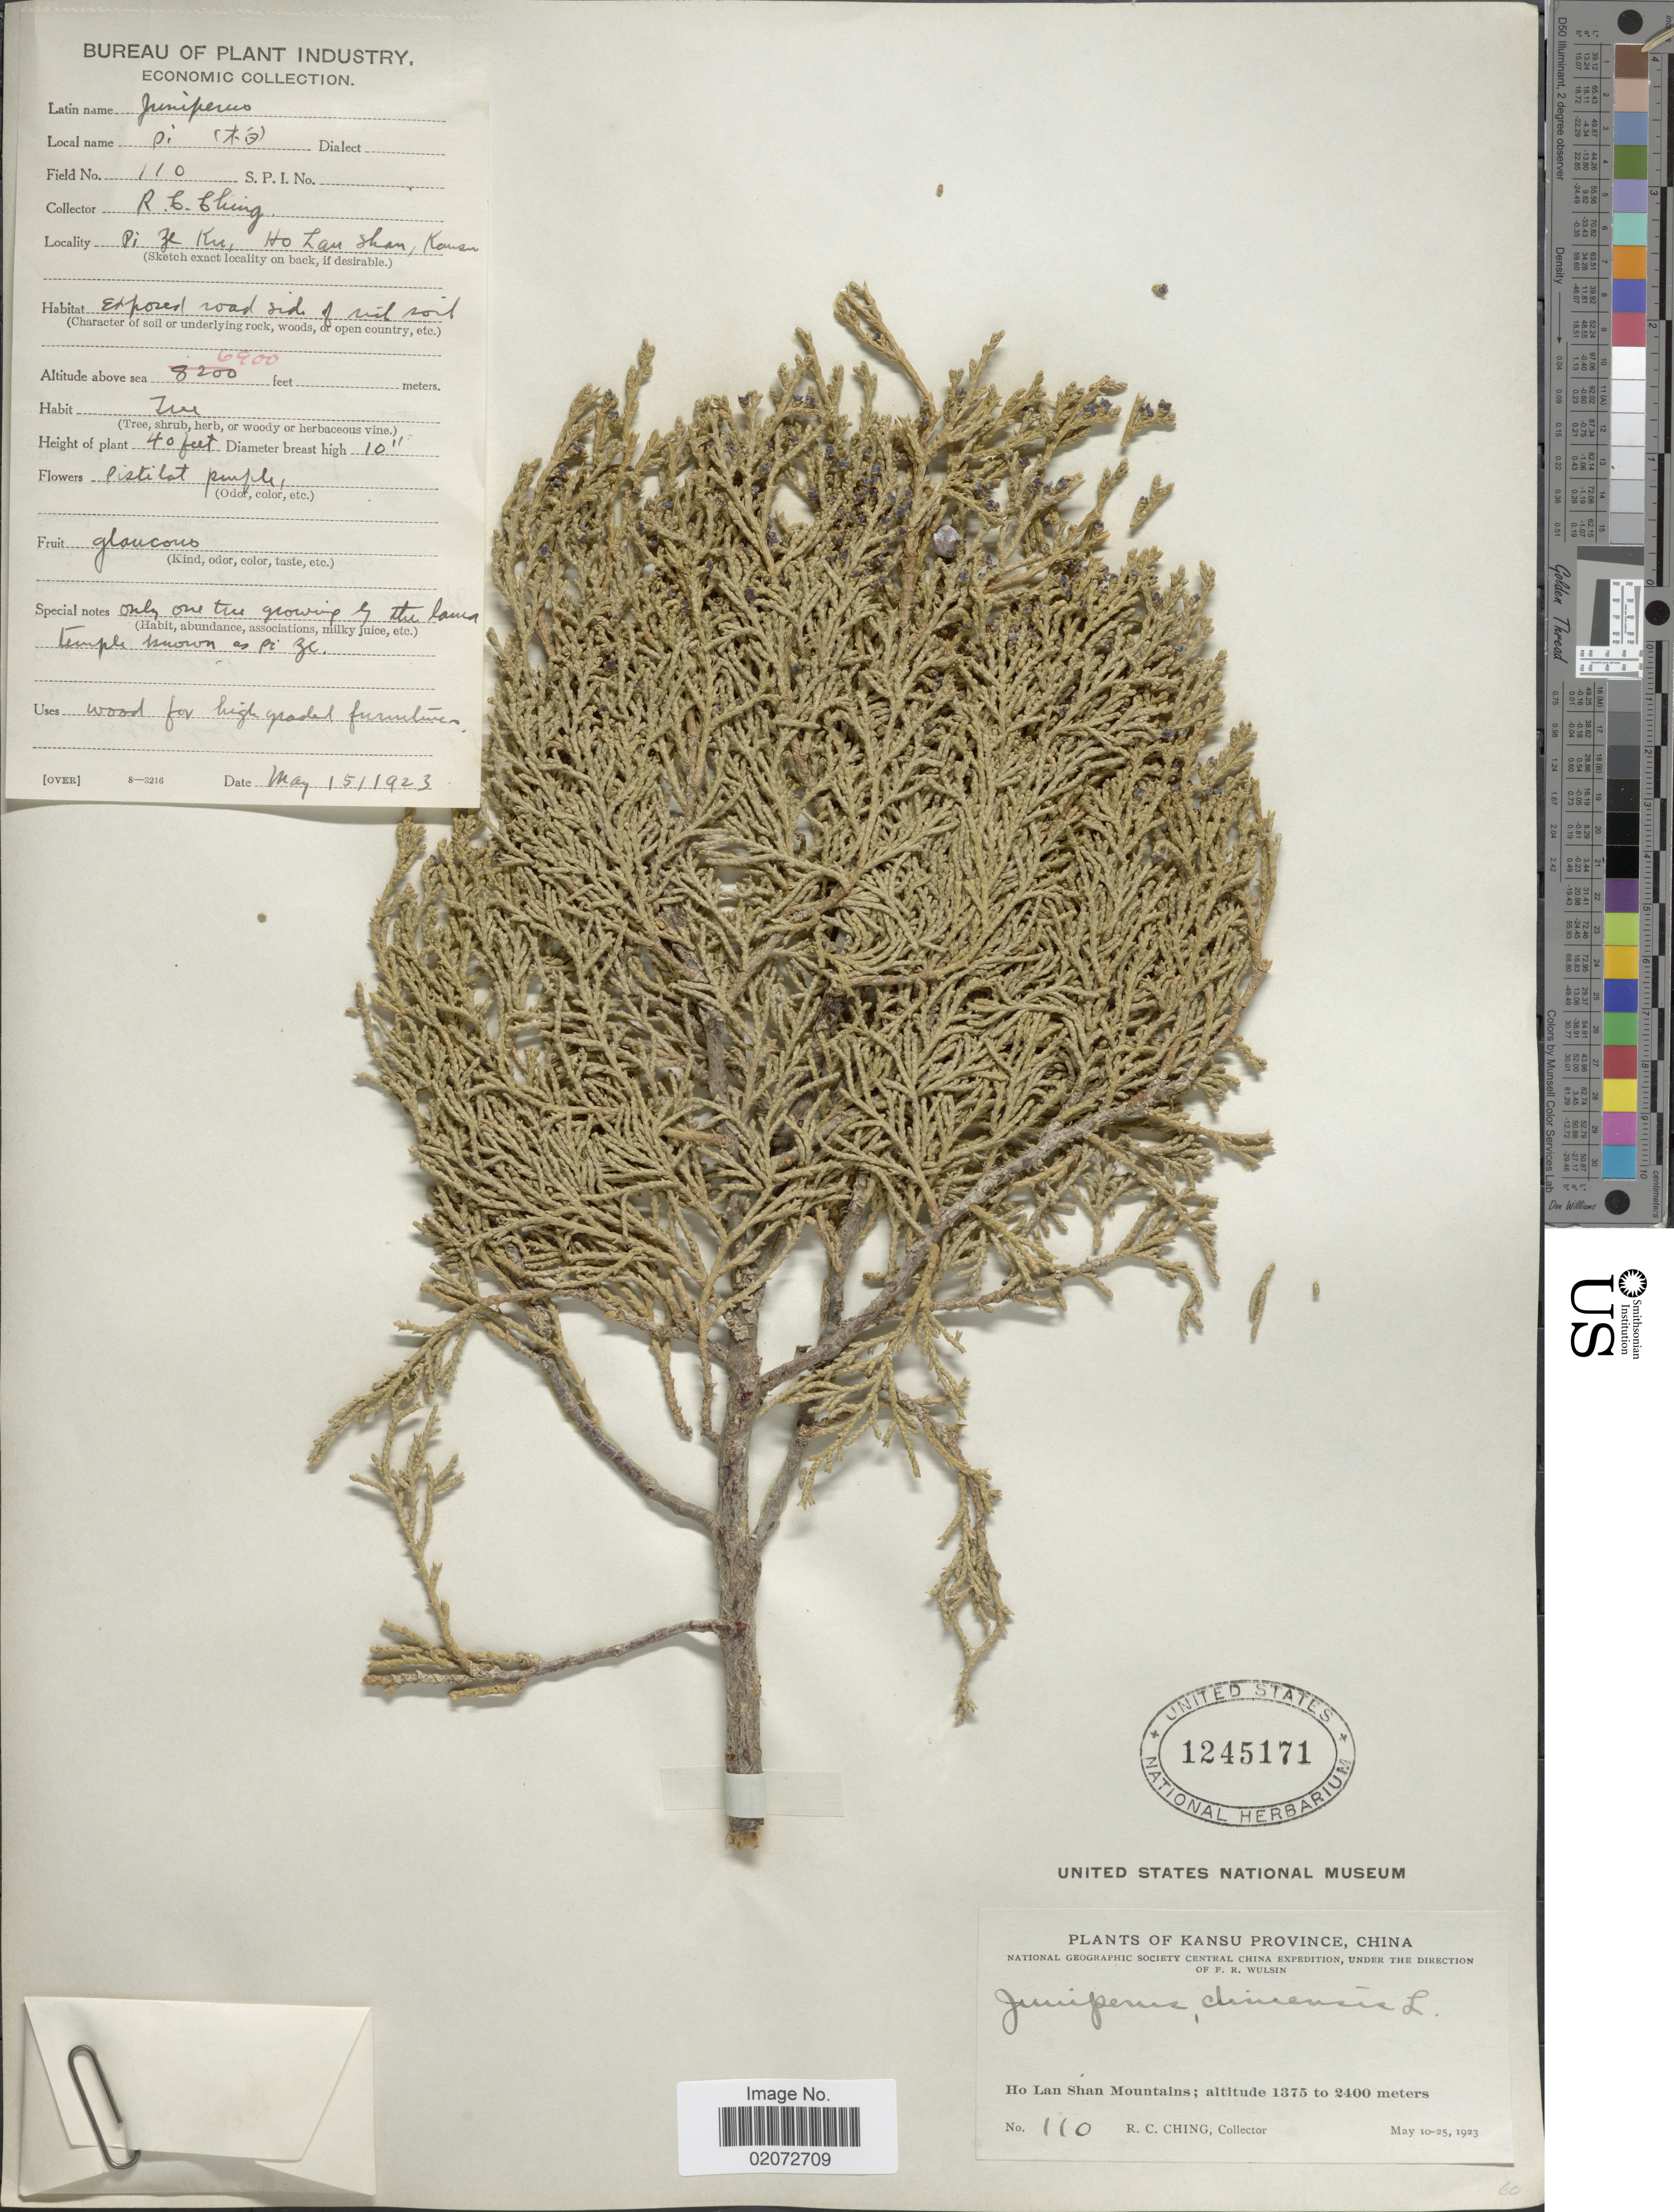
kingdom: Plantae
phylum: Tracheophyta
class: Pinopsida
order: Pinales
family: Cupressaceae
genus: Juniperus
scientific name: Juniperus chinensis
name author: L.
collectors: R. C. Ching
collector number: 110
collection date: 1923-05-15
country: China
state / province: Gansu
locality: Kansu Province, Ho Lan Shan Mountains, Pi Ze Ku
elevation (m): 2103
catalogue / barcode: US 1245171